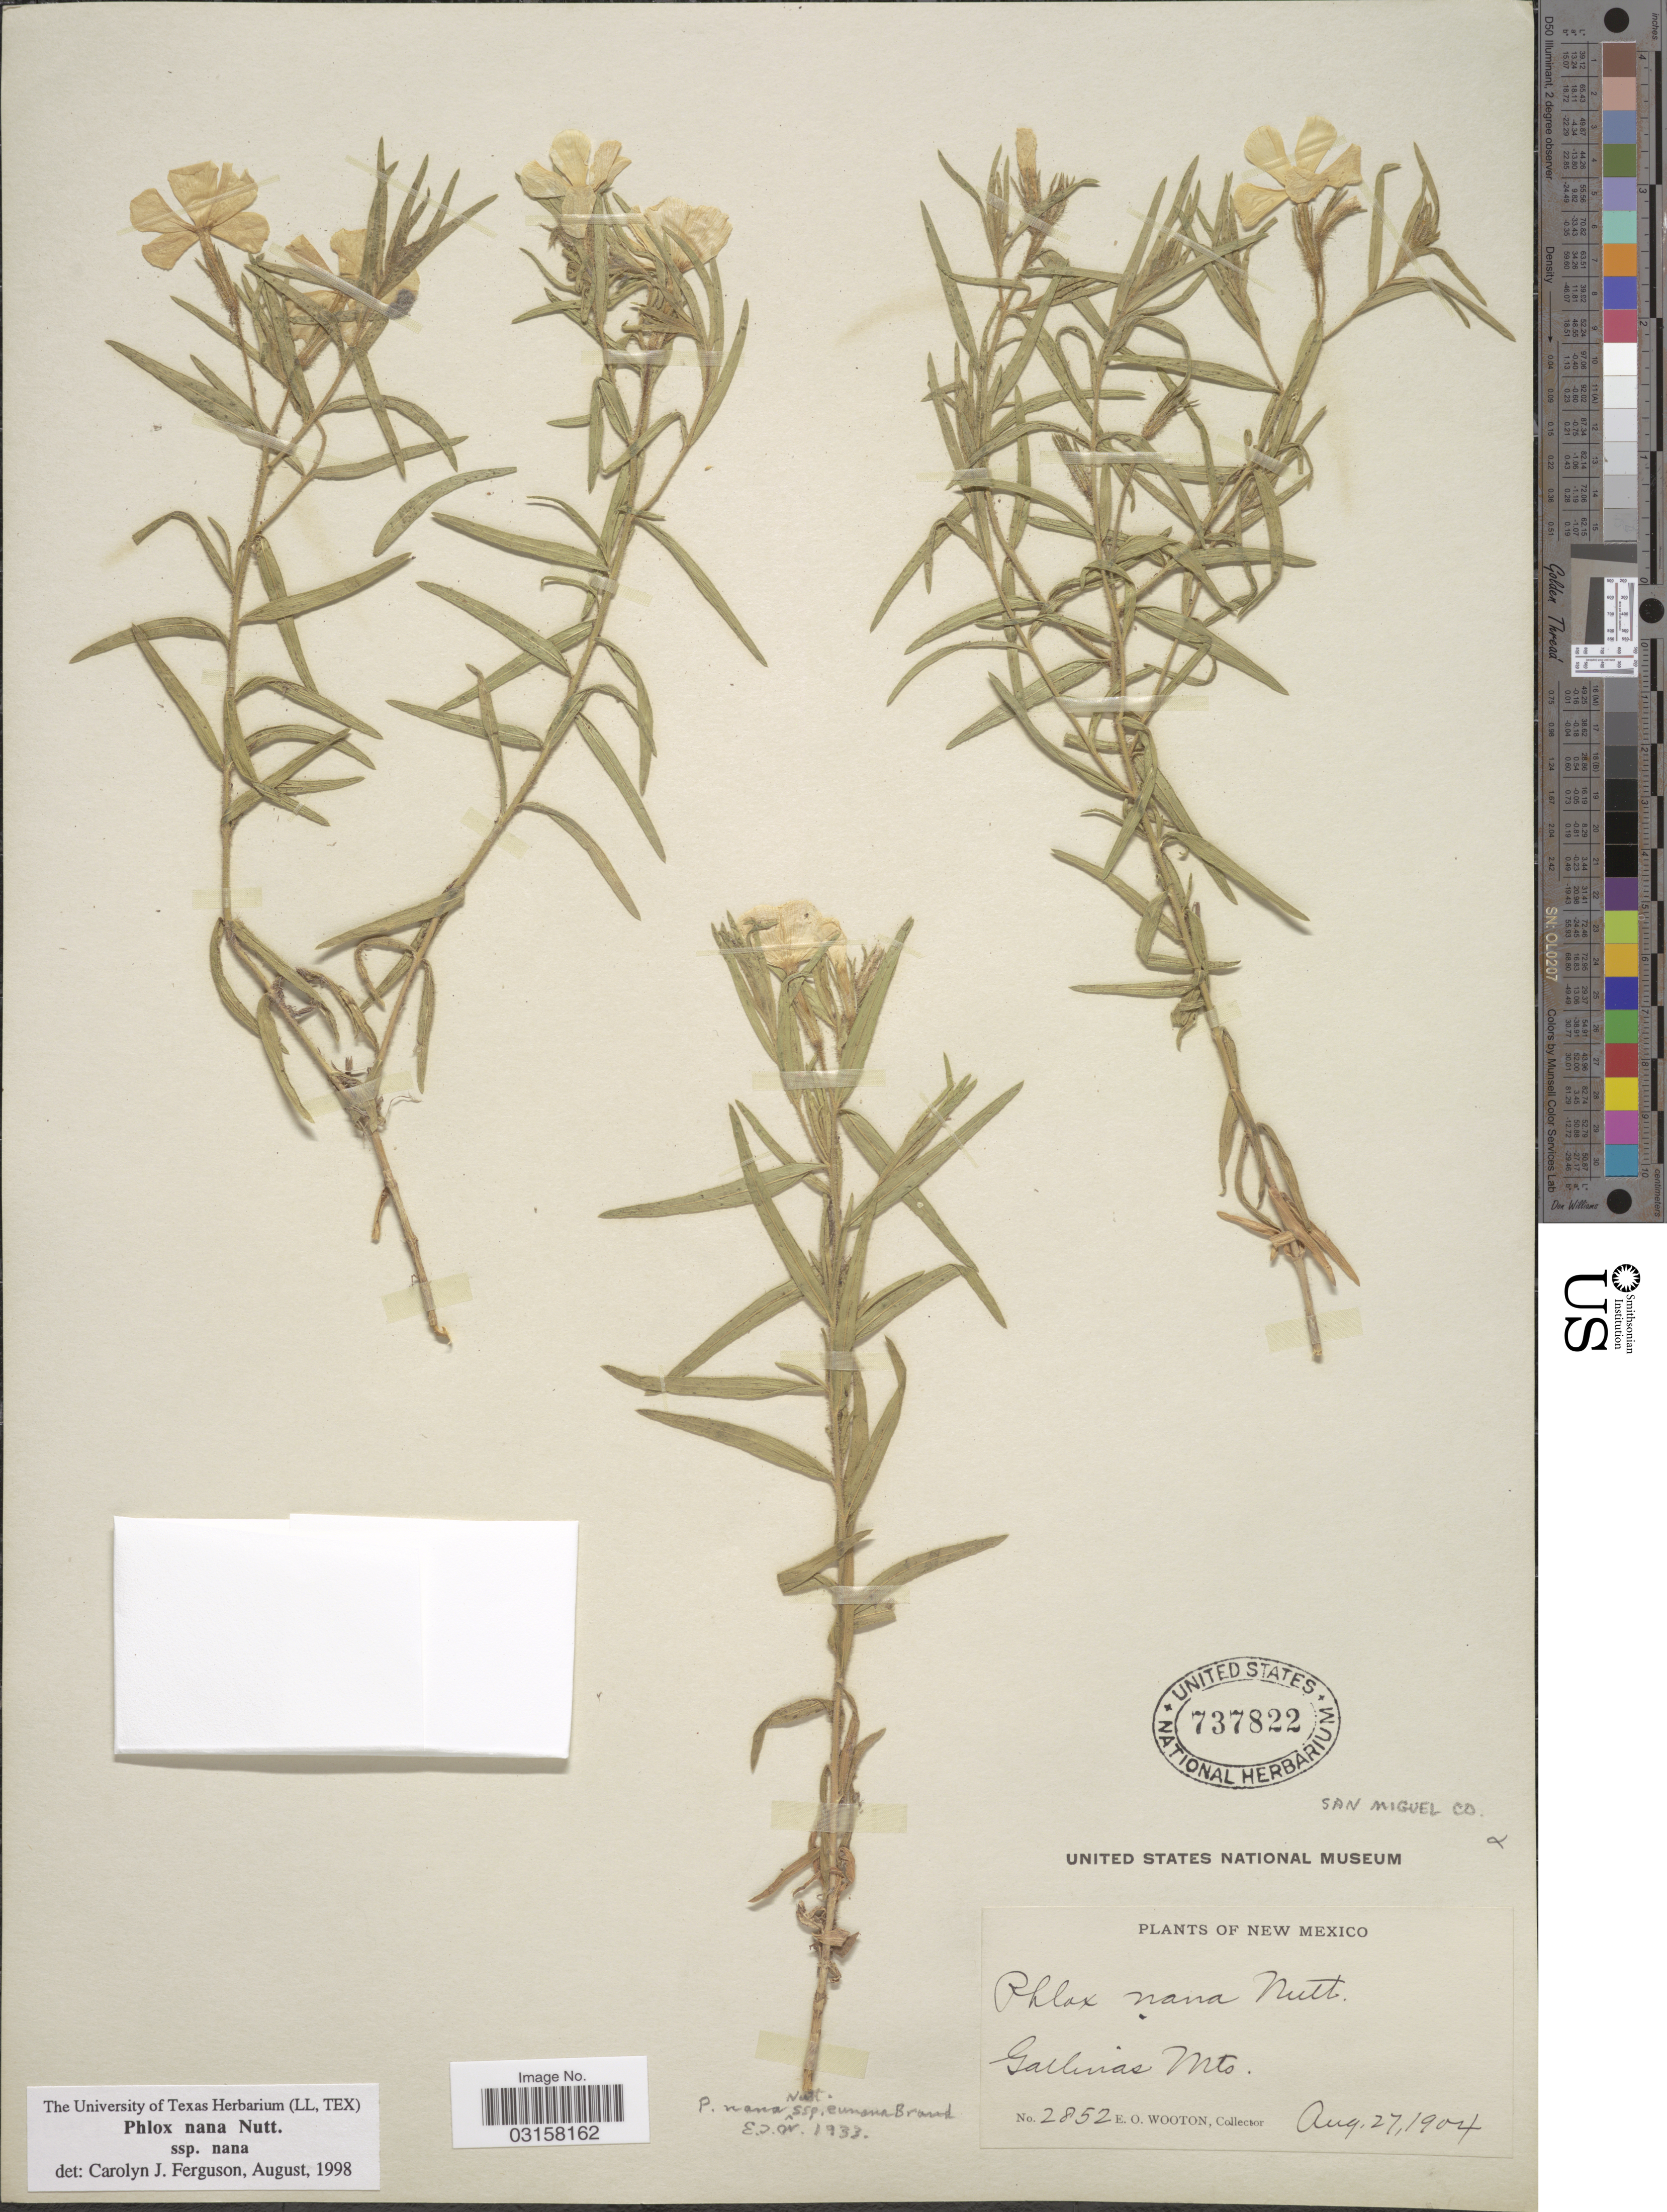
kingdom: Plantae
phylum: Tracheophyta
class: Magnoliopsida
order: Ericales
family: Polemoniaceae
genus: Phlox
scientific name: Phlox nana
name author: Nutt.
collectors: E. O. Wooton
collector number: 2852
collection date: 1904-08-27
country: United States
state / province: New Mexico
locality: Gallinas Mts. San Miguel Co.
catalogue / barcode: US 737822